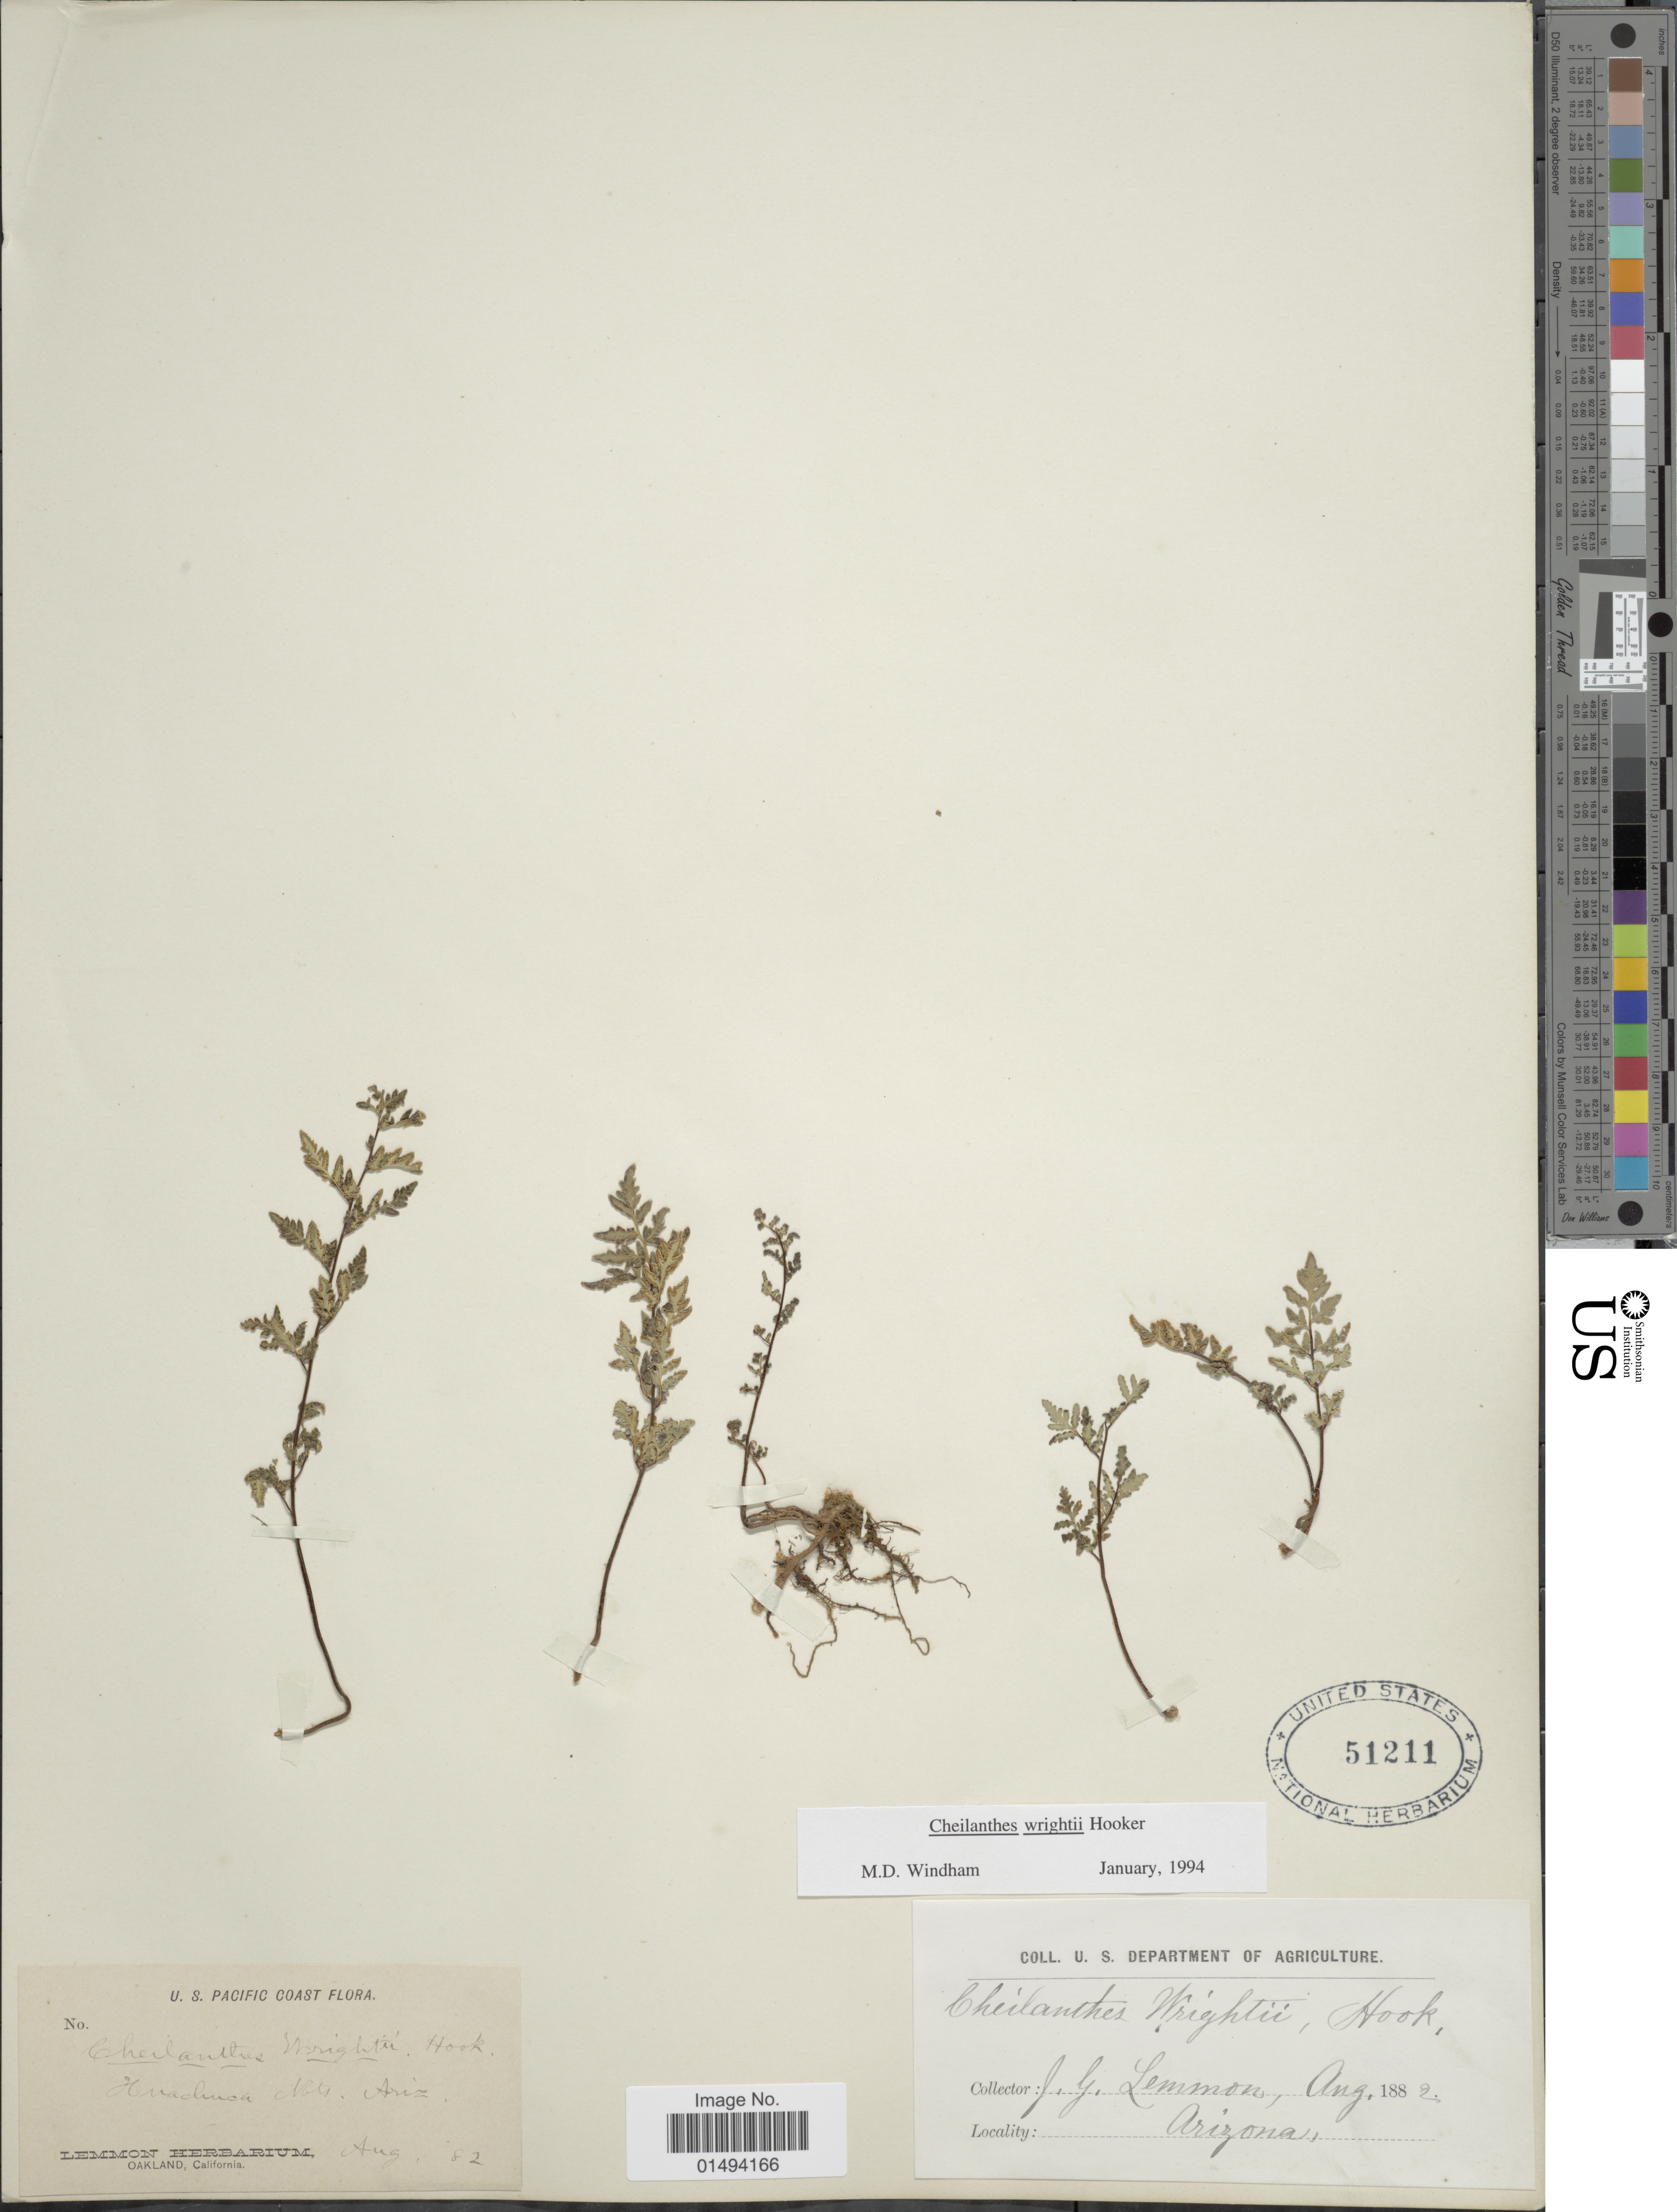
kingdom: Plantae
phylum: Tracheophyta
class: Polypodiopsida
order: Polypodiales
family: Pteridaceae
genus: Myriopteris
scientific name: Myriopteris wrightii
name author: (Hook.) Grusz & Windham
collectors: J. Lemmon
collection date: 1882-08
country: United States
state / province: Arizona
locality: Huachuca Mts.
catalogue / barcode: US 51211